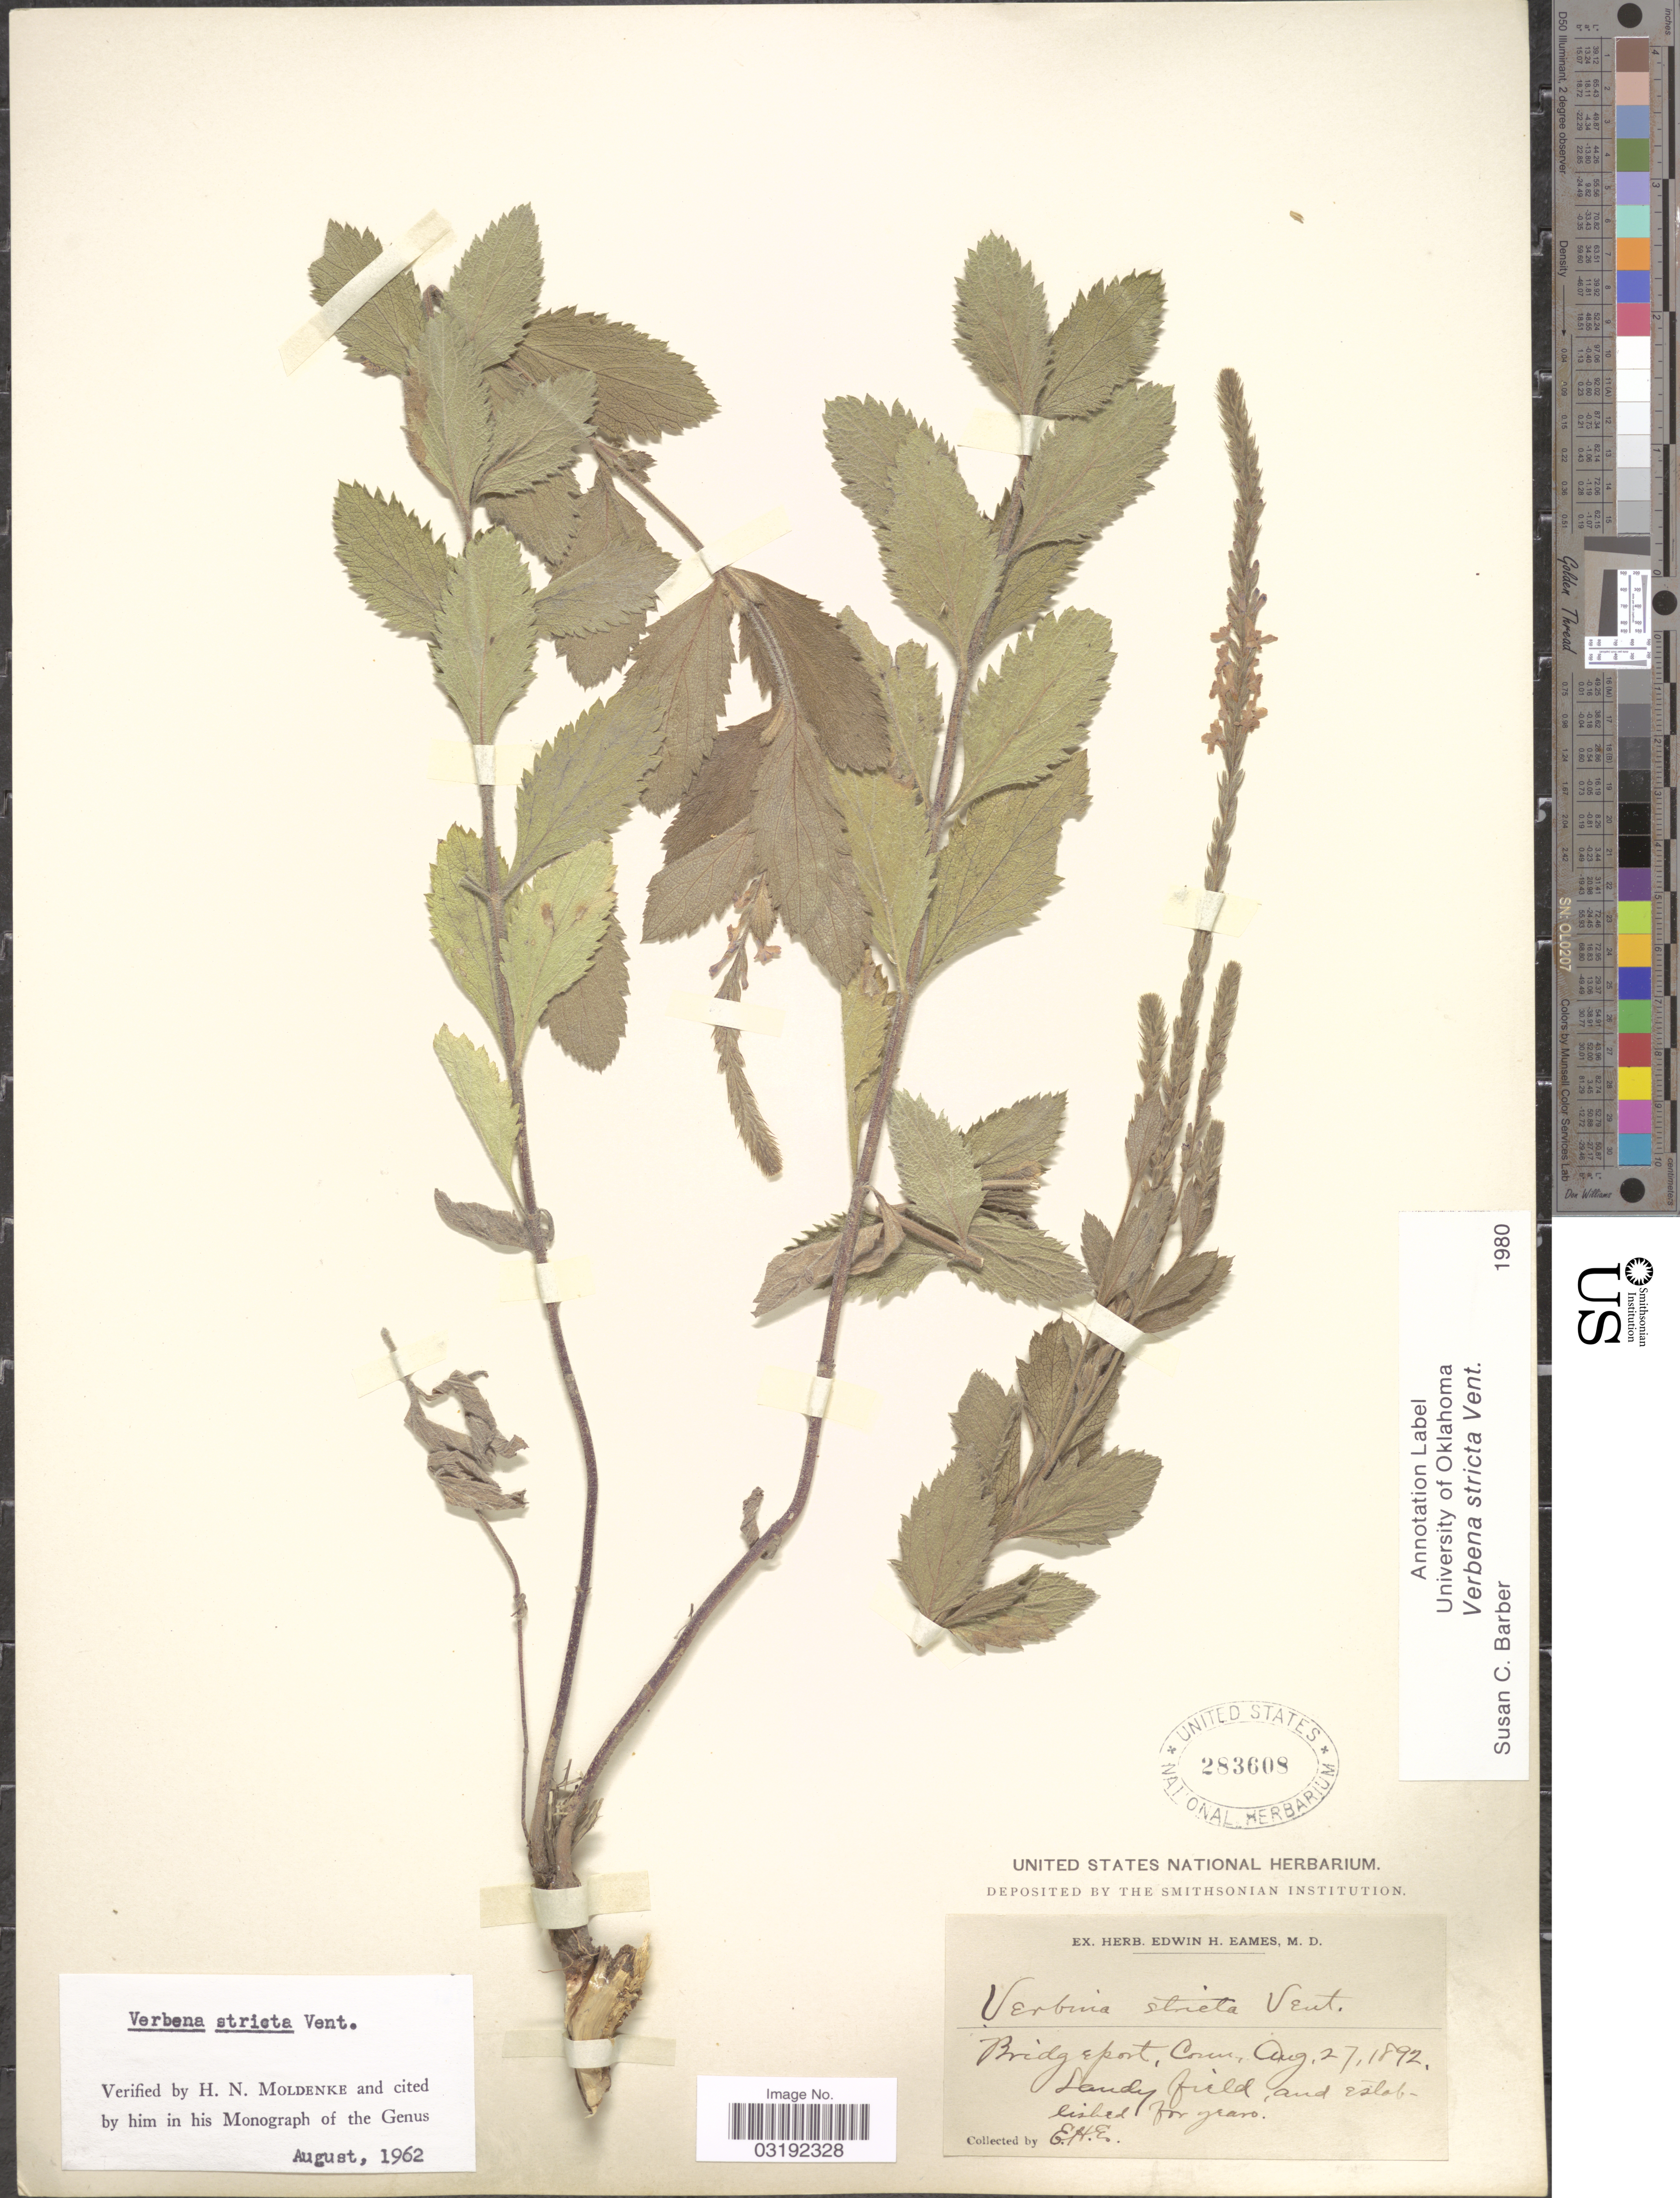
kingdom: Plantae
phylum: Tracheophyta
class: Magnoliopsida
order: Lamiales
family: Verbenaceae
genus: Verbena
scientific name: Verbena stricta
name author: Vent.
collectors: E. H. Eames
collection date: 1892-08-27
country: United States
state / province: Connecticut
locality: Bridgeport.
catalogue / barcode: US 283608